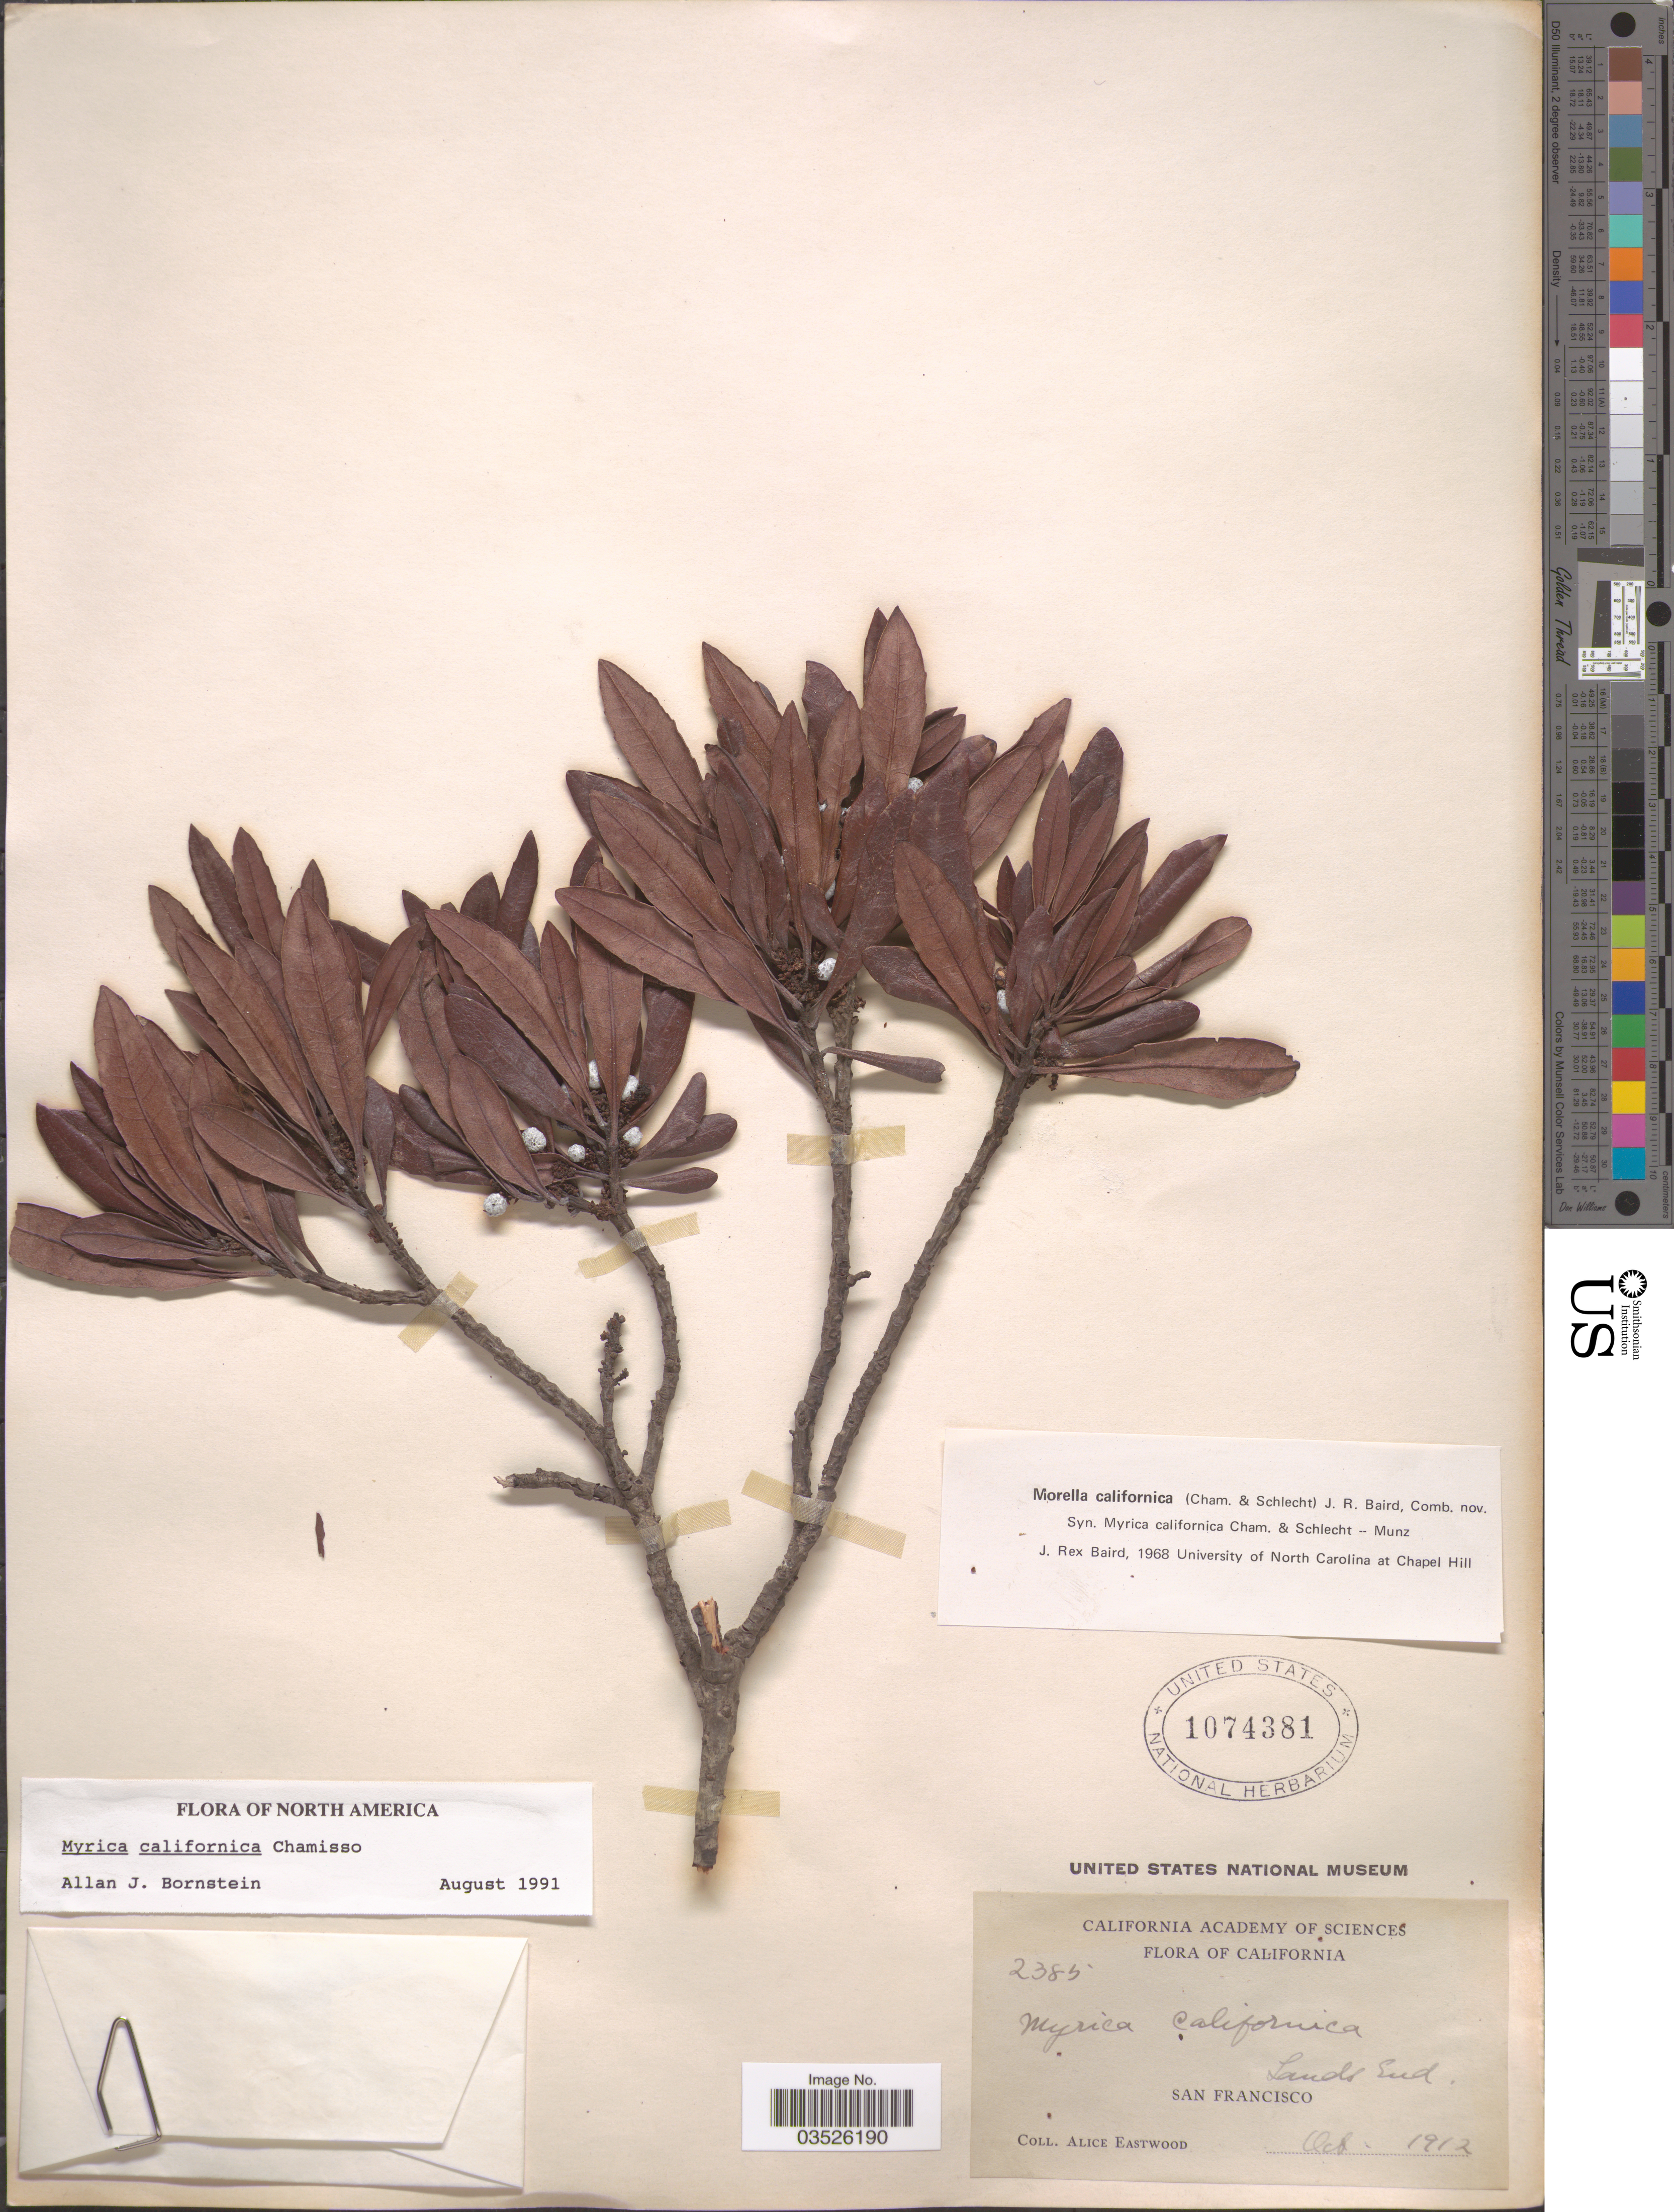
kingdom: Plantae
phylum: Tracheophyta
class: Magnoliopsida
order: Fagales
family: Myricaceae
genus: Morella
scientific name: Morella californica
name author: (Cham.) Wilbur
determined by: Strong, Mark T., (BOT), Smithsonian Institution - National Museum of Natural History (UNITED STATES)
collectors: A. Eastwood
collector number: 2385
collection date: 1912-10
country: United States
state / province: California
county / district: San Francisco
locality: San Francisco.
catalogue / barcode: US 1074381